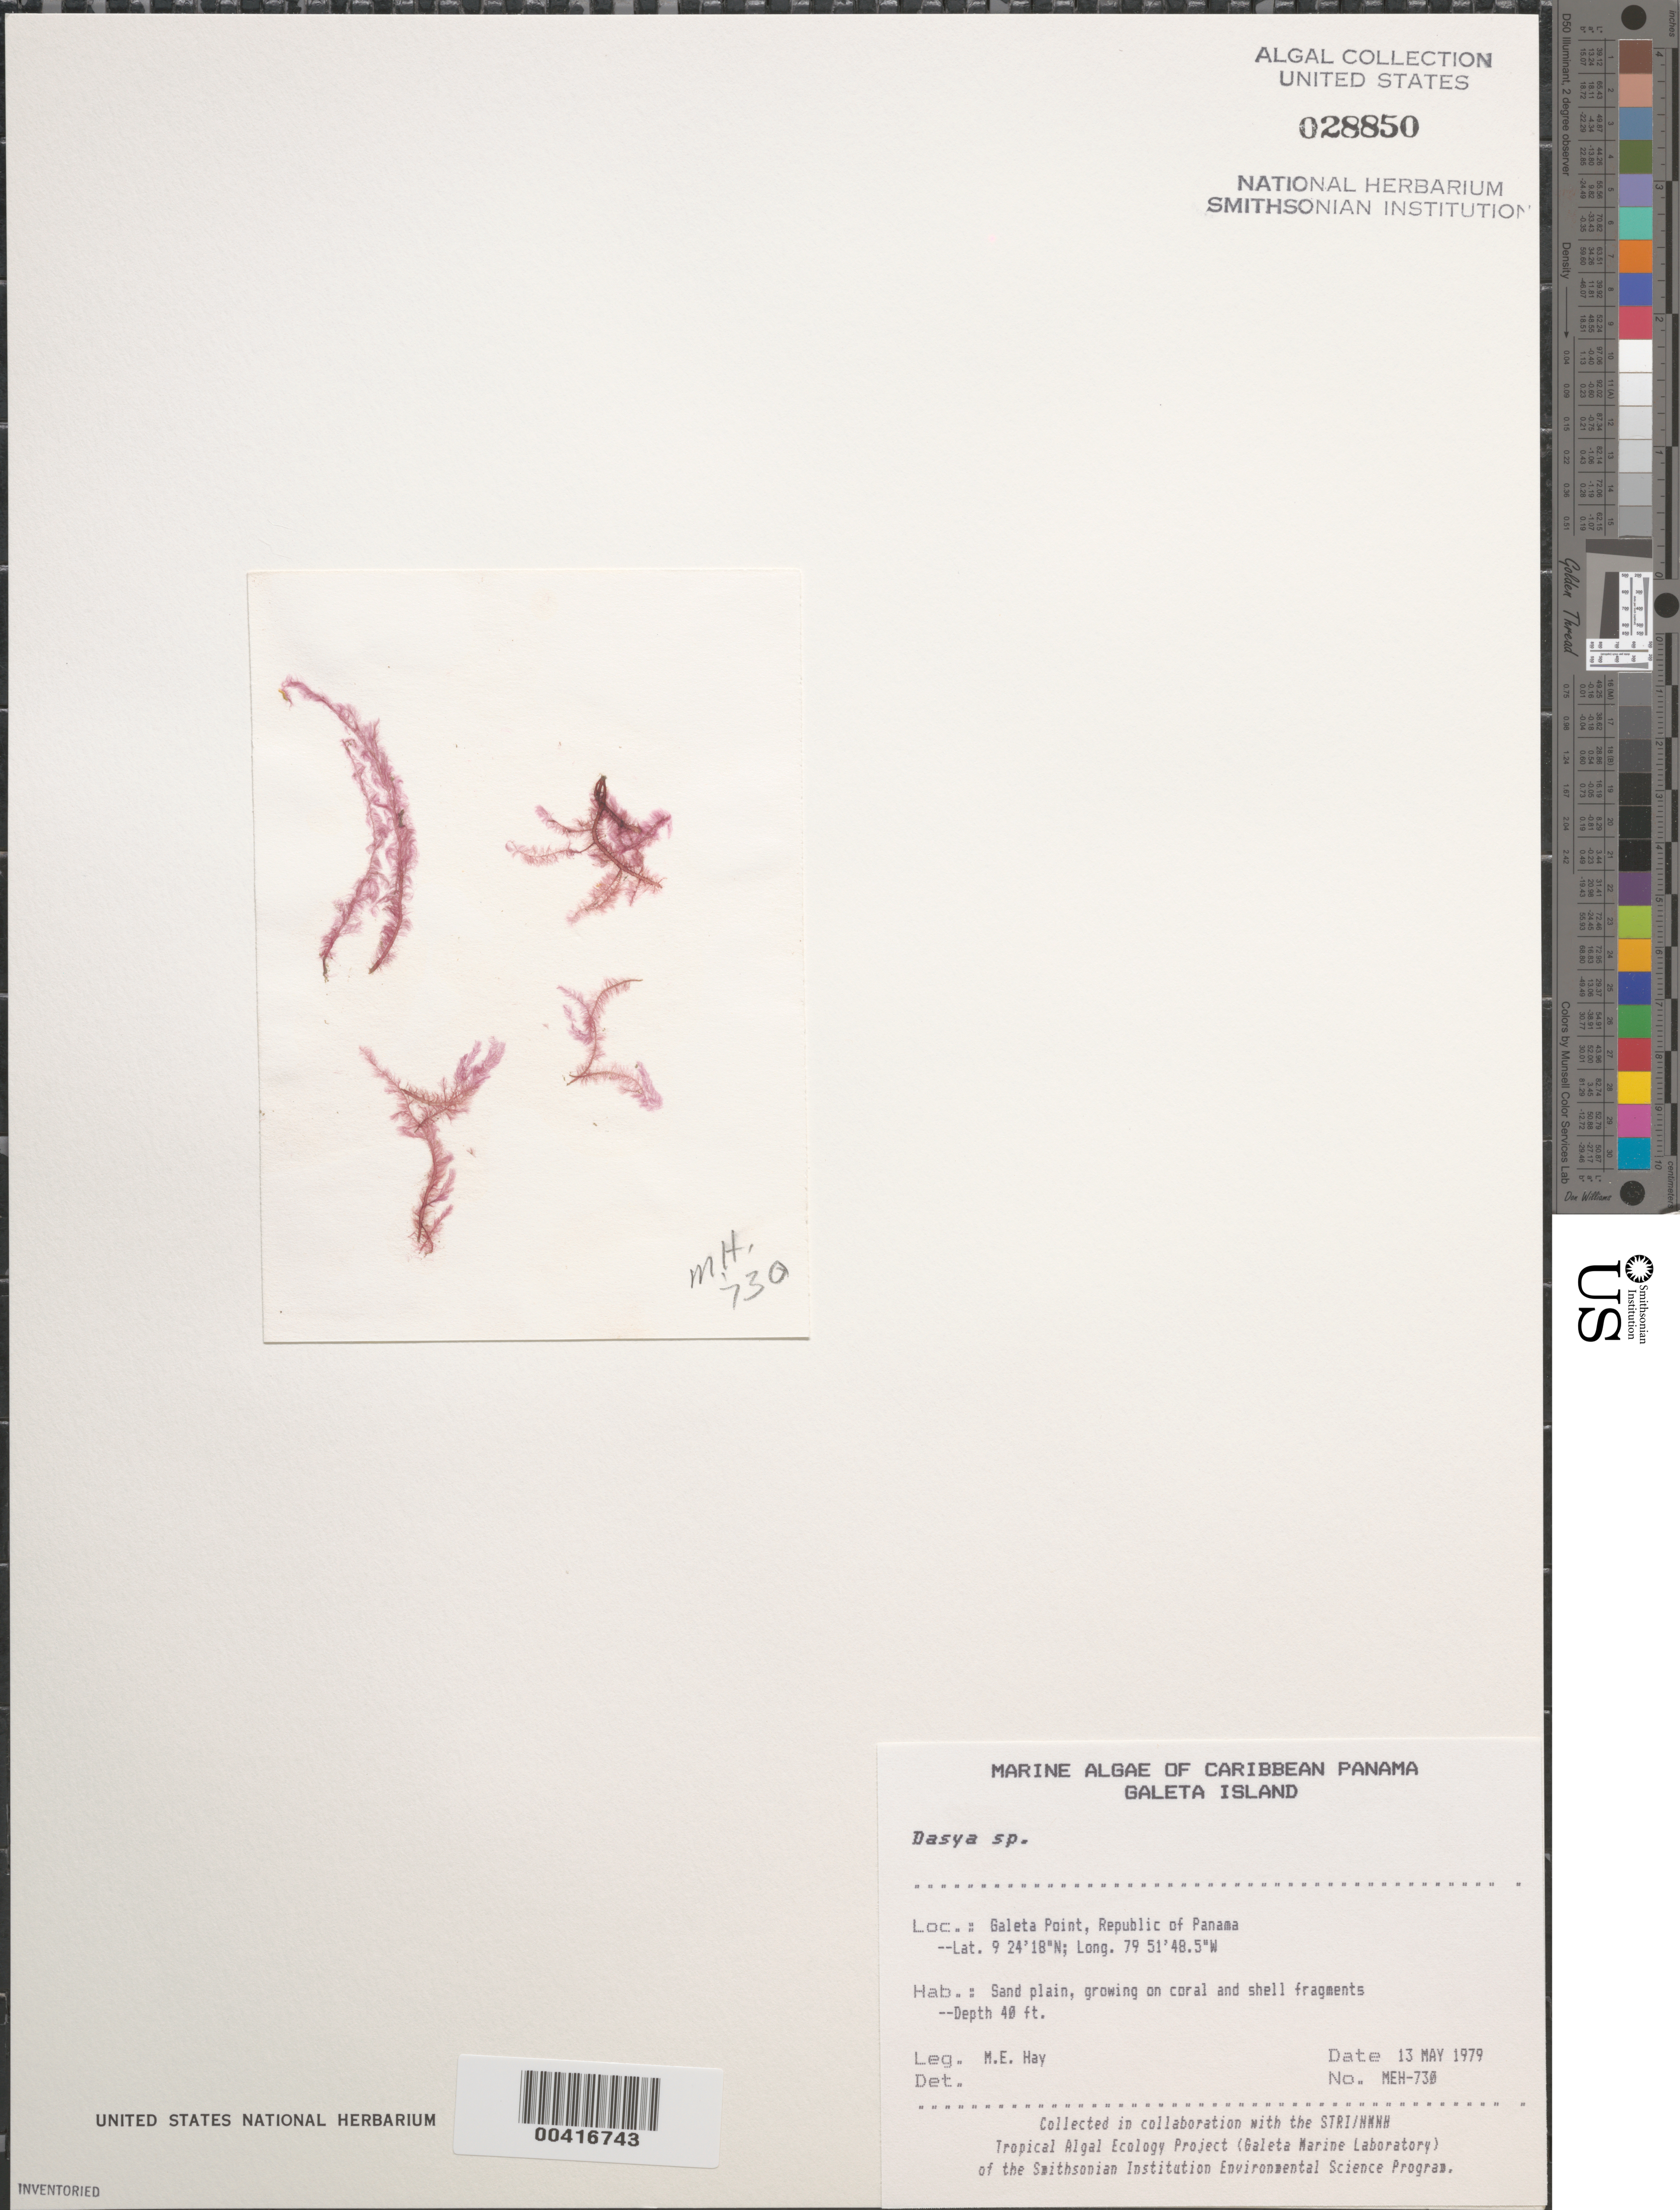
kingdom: Plantae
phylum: Rhodophyta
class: Florideophyceae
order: Ceramiales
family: Dasyaceae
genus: Dasya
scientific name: Dasya sp.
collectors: M. E. Hay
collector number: MEH-730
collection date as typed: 13 May 1979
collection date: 1979-05-13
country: Panama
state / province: Colón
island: Galeta Island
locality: Galeta Point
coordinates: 9 24' 18" N, 79 51' 48.5" W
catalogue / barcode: US 28850